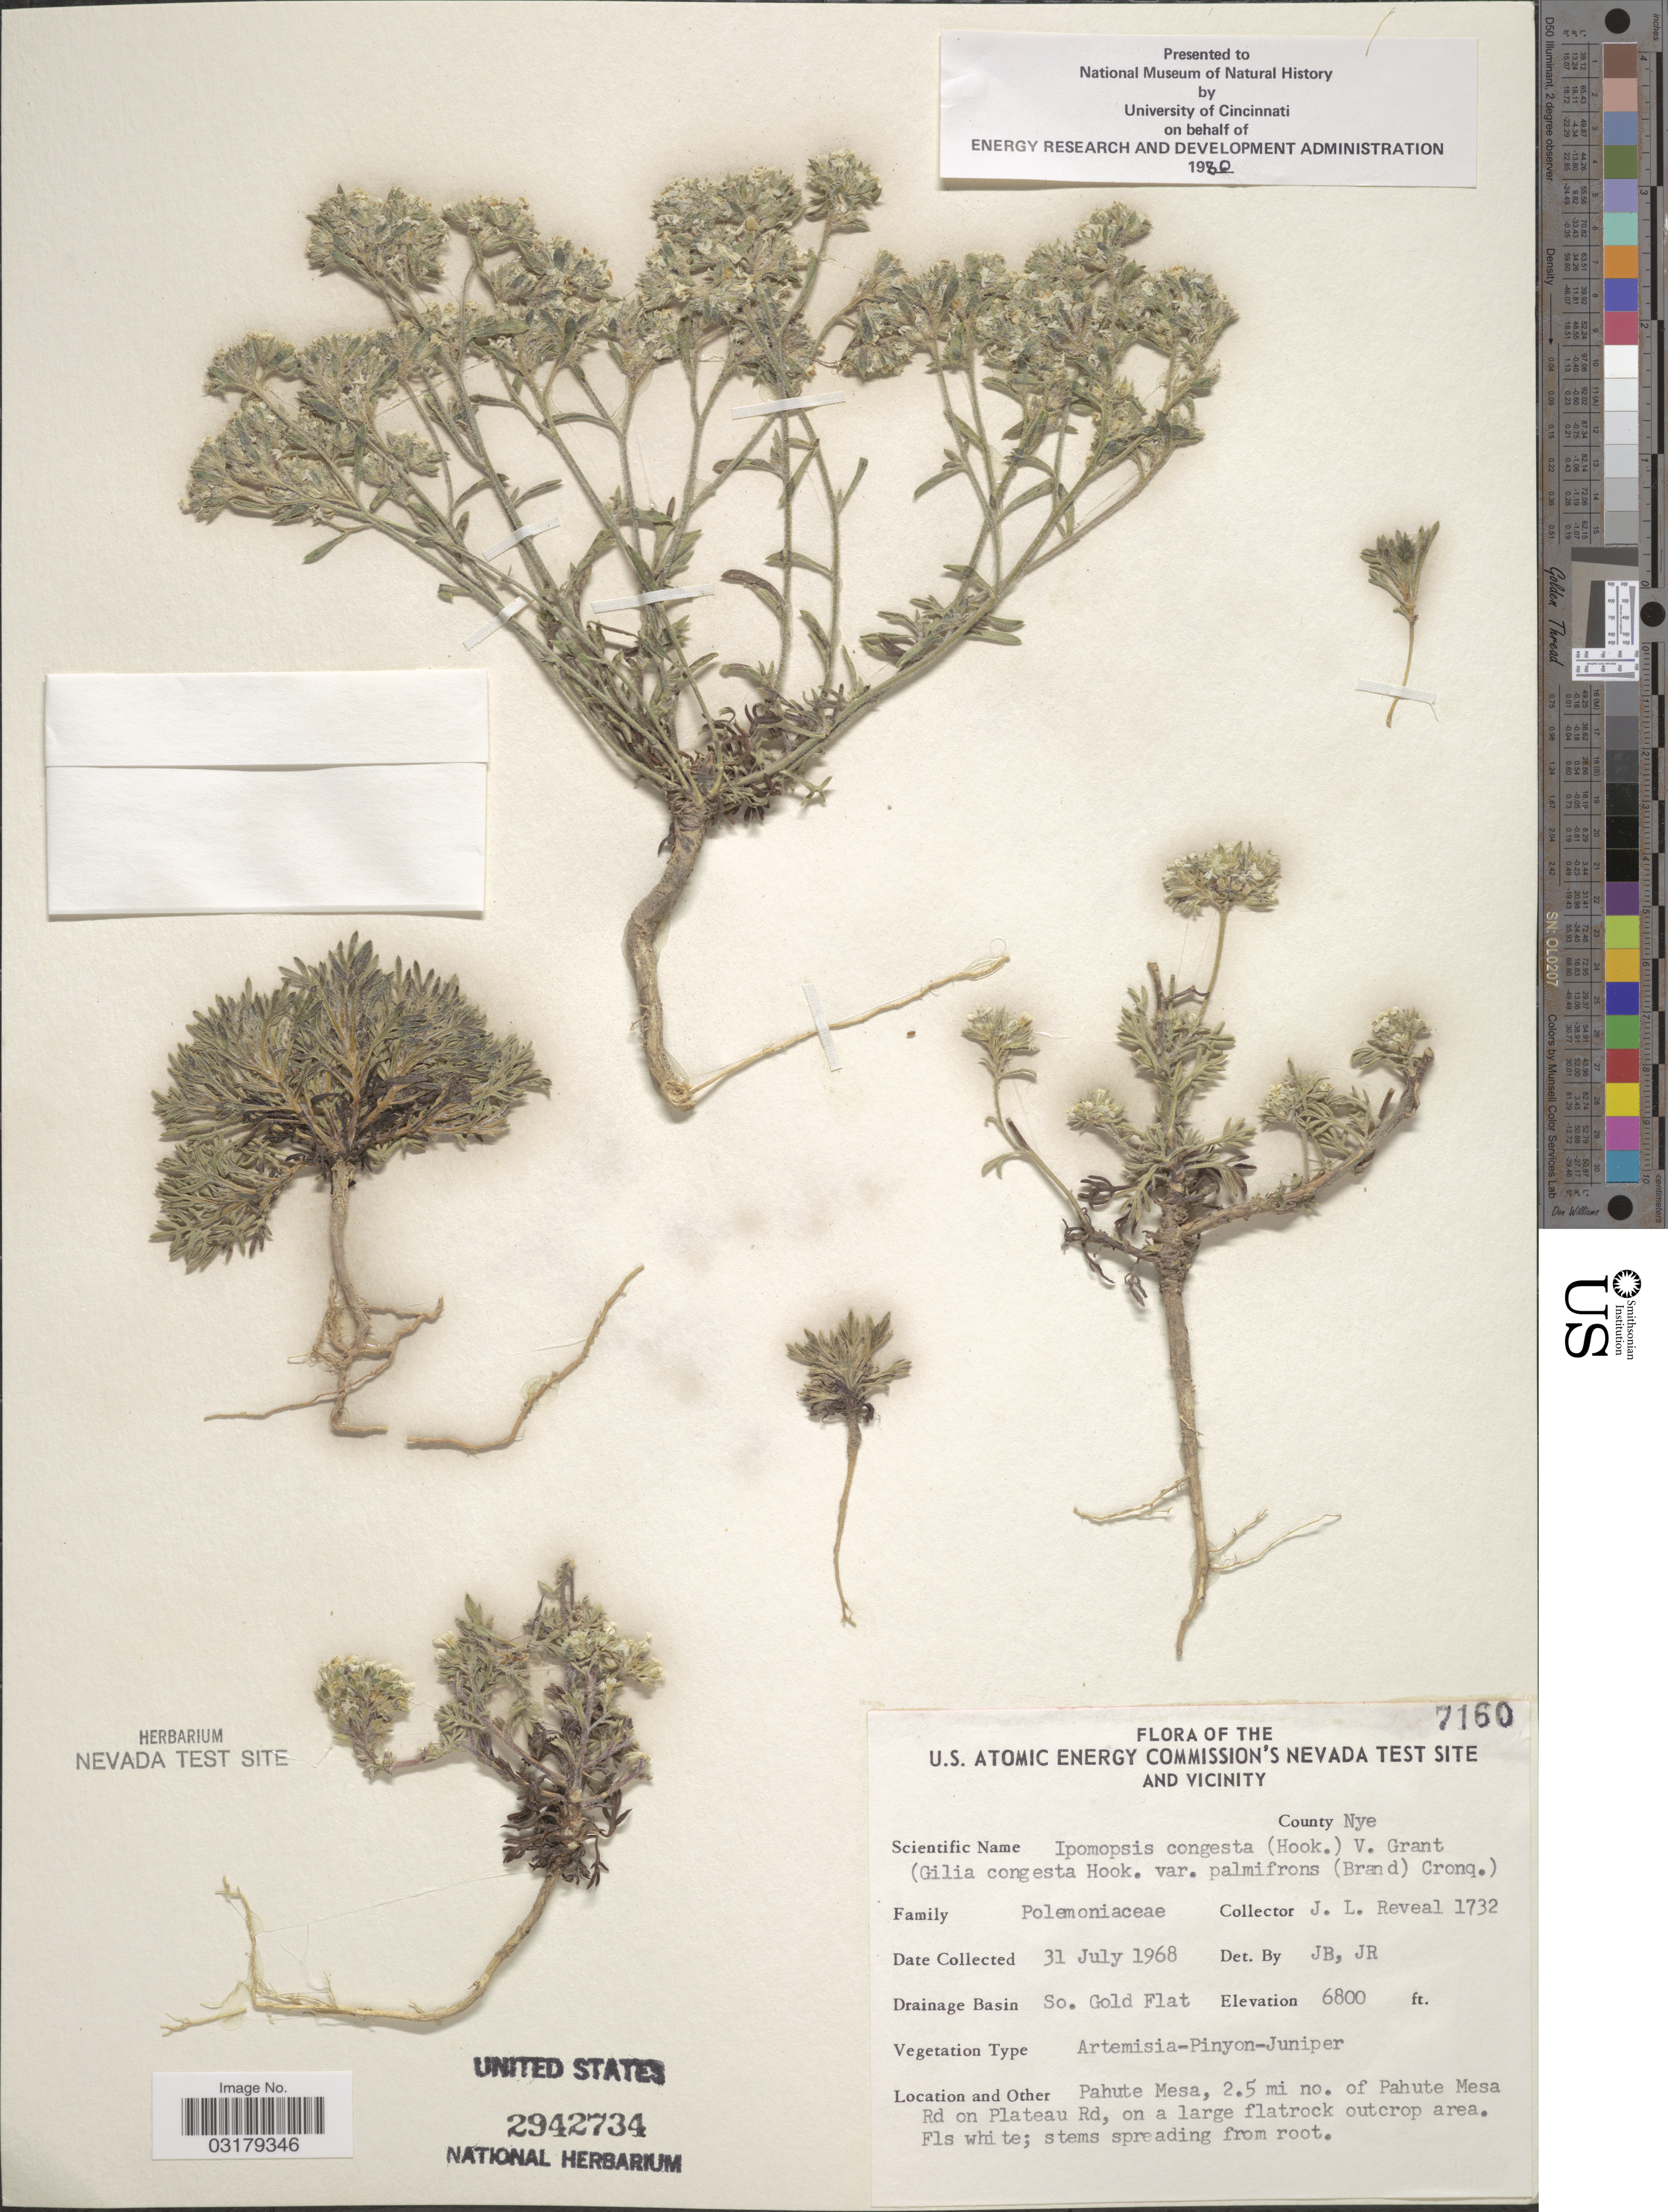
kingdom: Plantae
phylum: Tracheophyta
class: Magnoliopsida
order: Ericales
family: Polemoniaceae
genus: Ipomopsis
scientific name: Ipomopsis congesta var. palmifrons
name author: Brand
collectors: J. L. Reveal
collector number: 1732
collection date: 1968-07-31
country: United States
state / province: Nevada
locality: The U.S. Atomic Energy Commission's Nevada test site and vicinity. County Nye. Drainage Basin So. Gold Flat. Pahute Mesa, 2.5 mi no. of Pahute Mesa Rd on Plateau Rd, on a large flatrock outcrop area.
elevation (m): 2073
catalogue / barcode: US 2942734